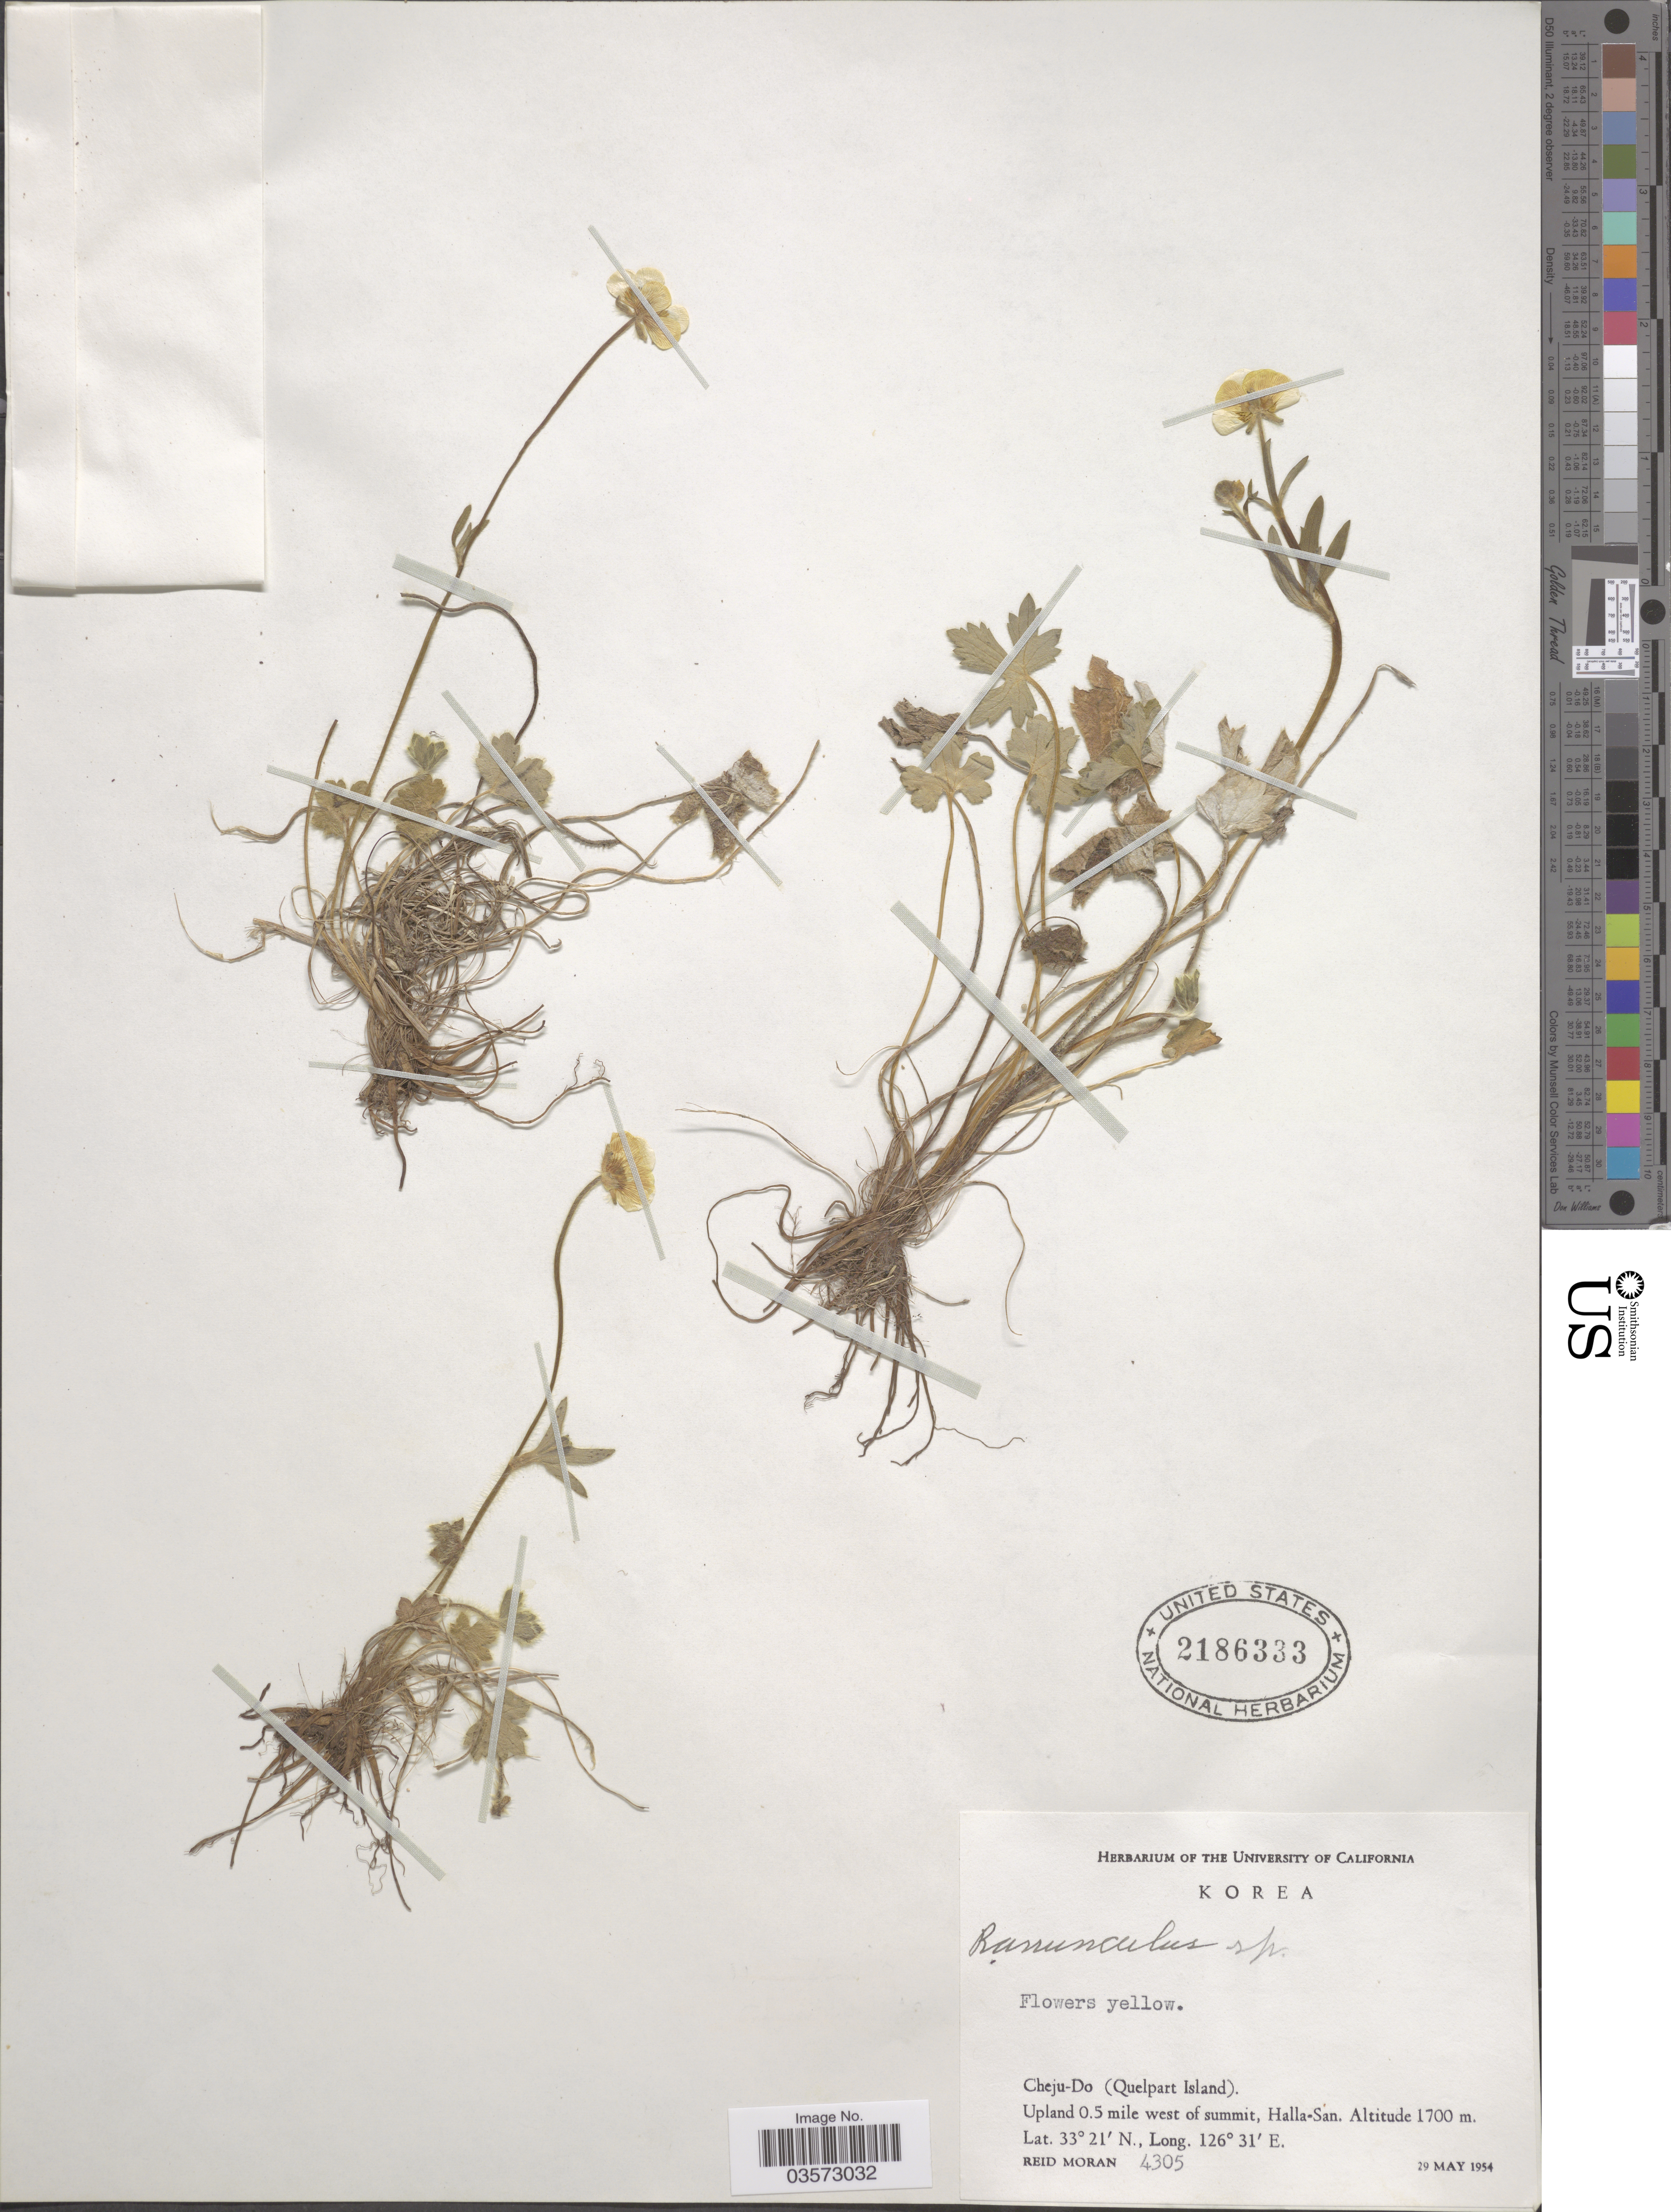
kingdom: Plantae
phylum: Tracheophyta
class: Magnoliopsida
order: Ranunculales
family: Ranunculaceae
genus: Ranunculus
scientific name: Ranunculus sp.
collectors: R. Moran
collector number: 4305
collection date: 1954-05-29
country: South Korea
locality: Korea. Cheju-Do (Quelpart Island). Upland 0.5 mile west of summit, Halla-San.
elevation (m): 1700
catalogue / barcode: US 2186333